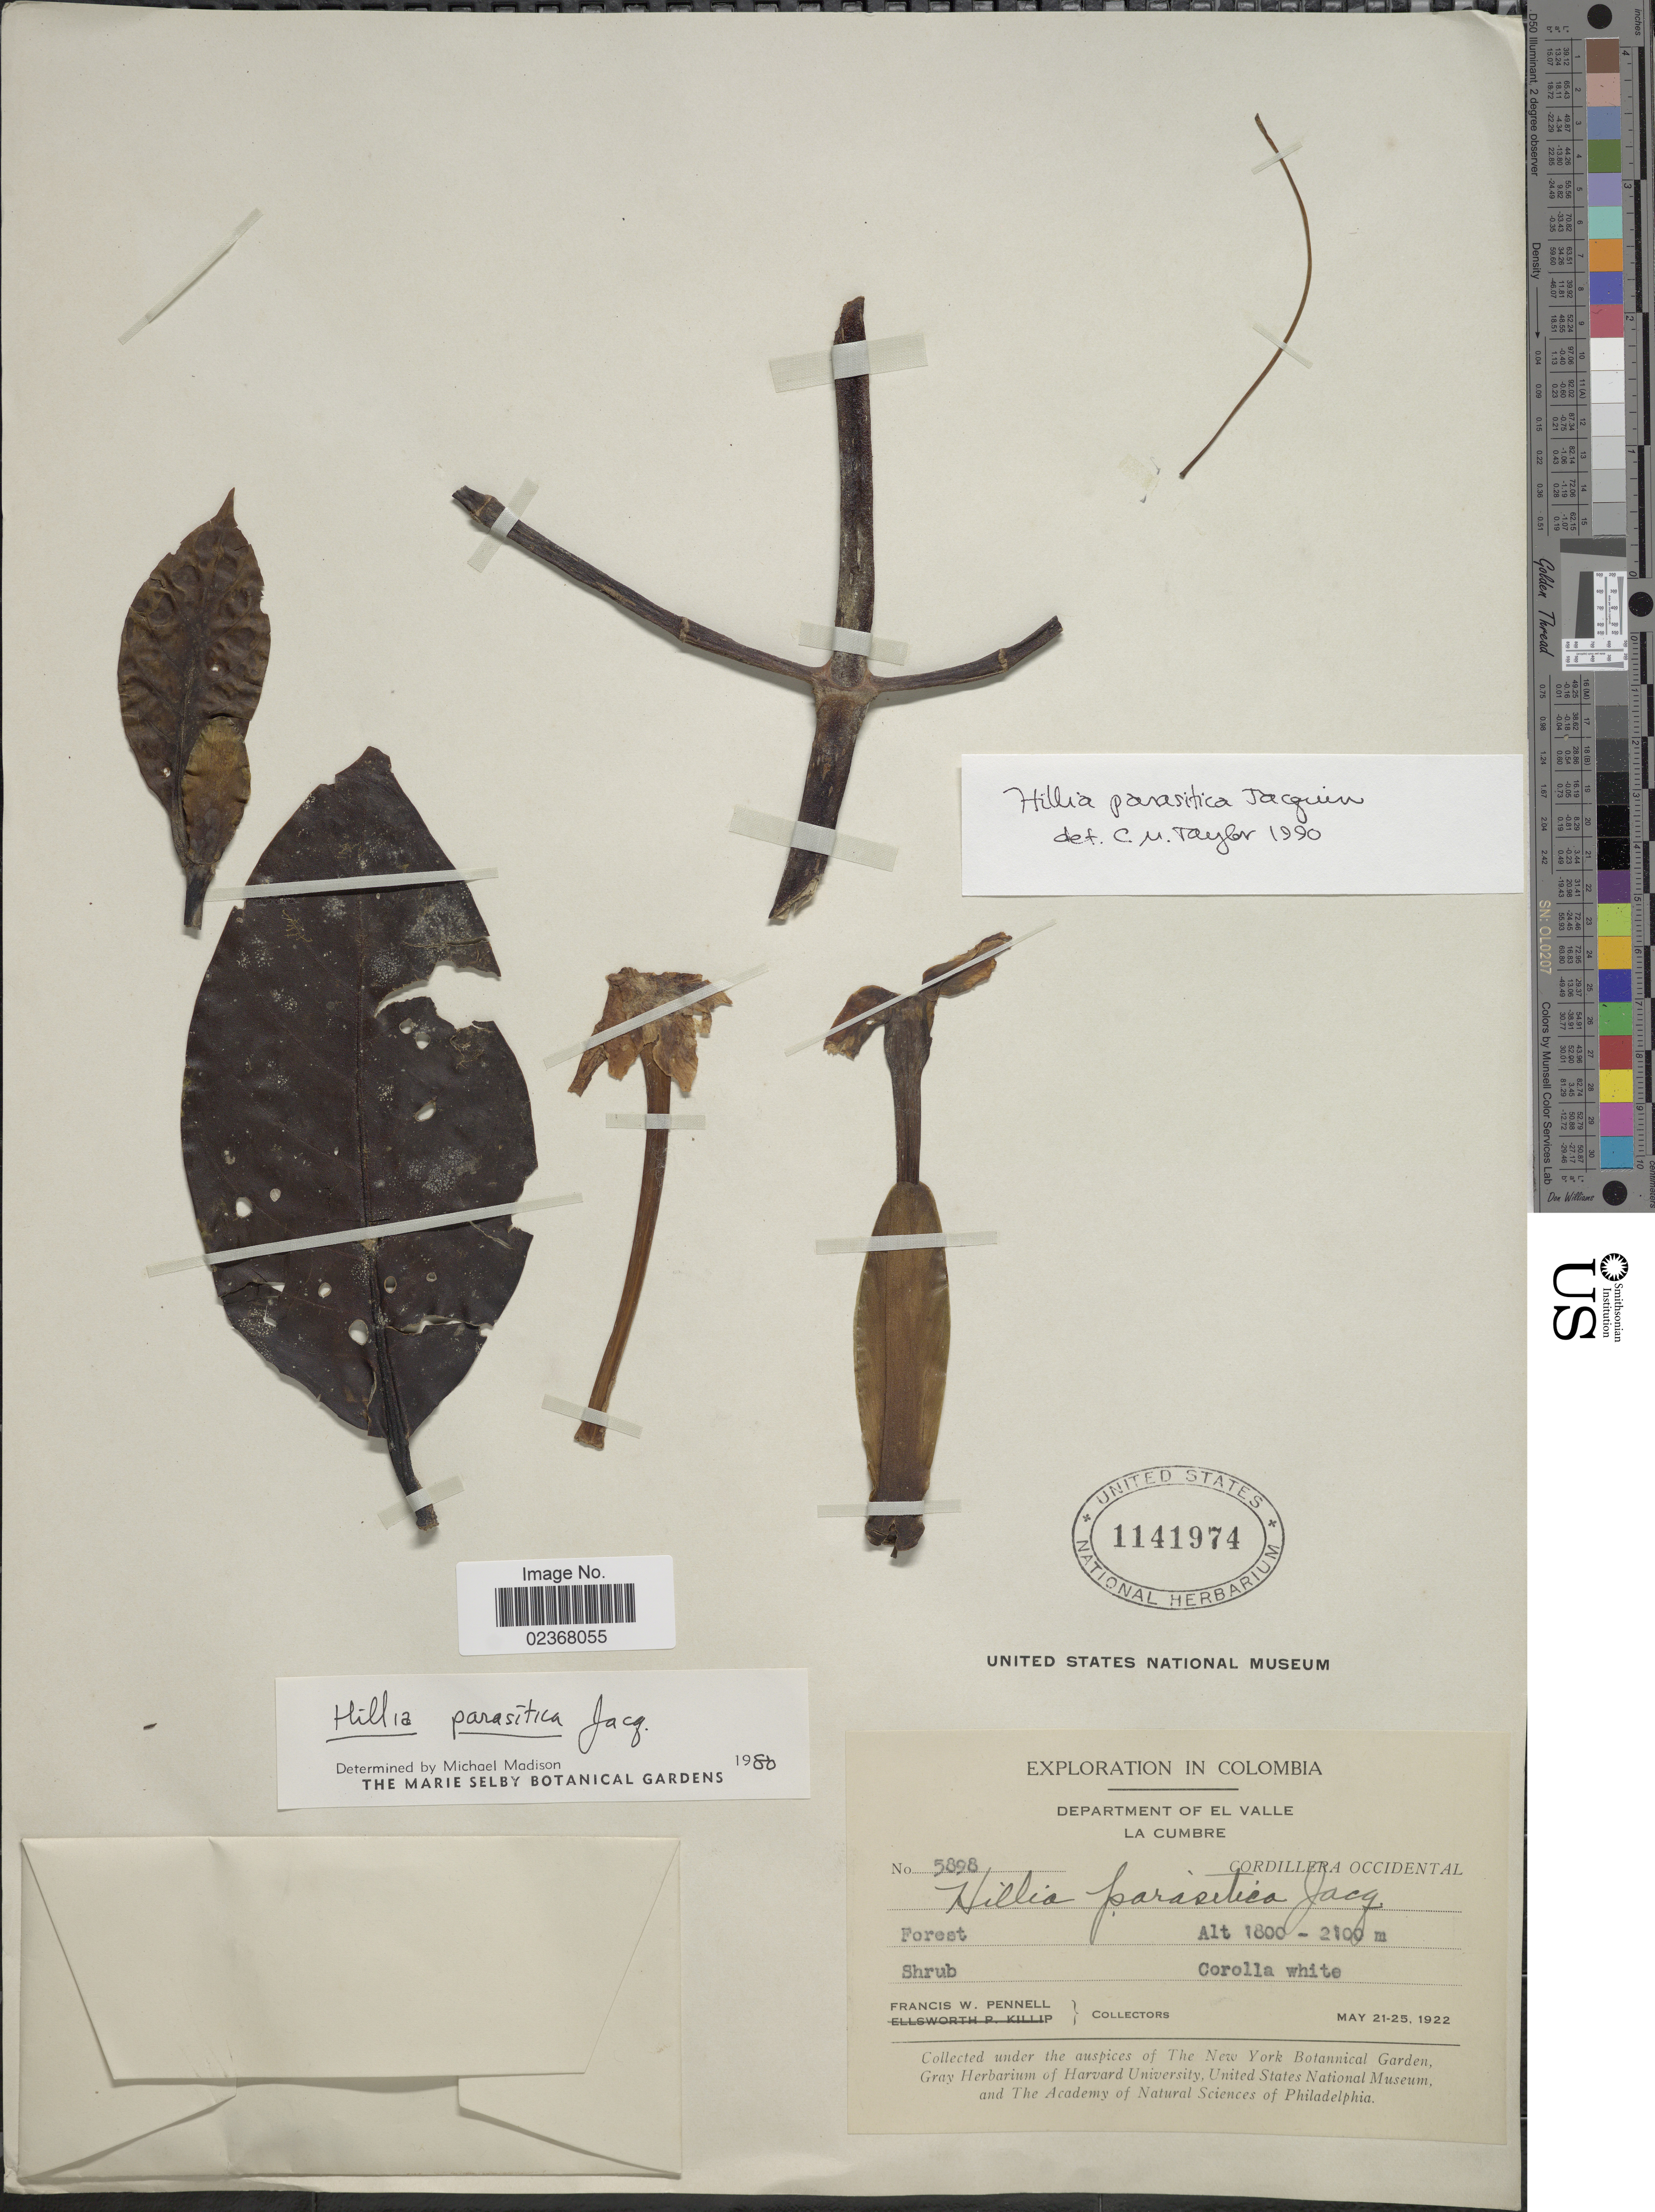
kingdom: Plantae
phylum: Tracheophyta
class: Magnoliopsida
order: Gentianales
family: Rubiaceae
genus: Hillia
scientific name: Hillia parasitica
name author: Jacq.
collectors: F. W. Pennell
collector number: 5898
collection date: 1922-01-21/1922-05-25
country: Colombia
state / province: Valle del Cauca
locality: Department of El Valle, La Cumbre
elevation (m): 1800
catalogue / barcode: US 1141974